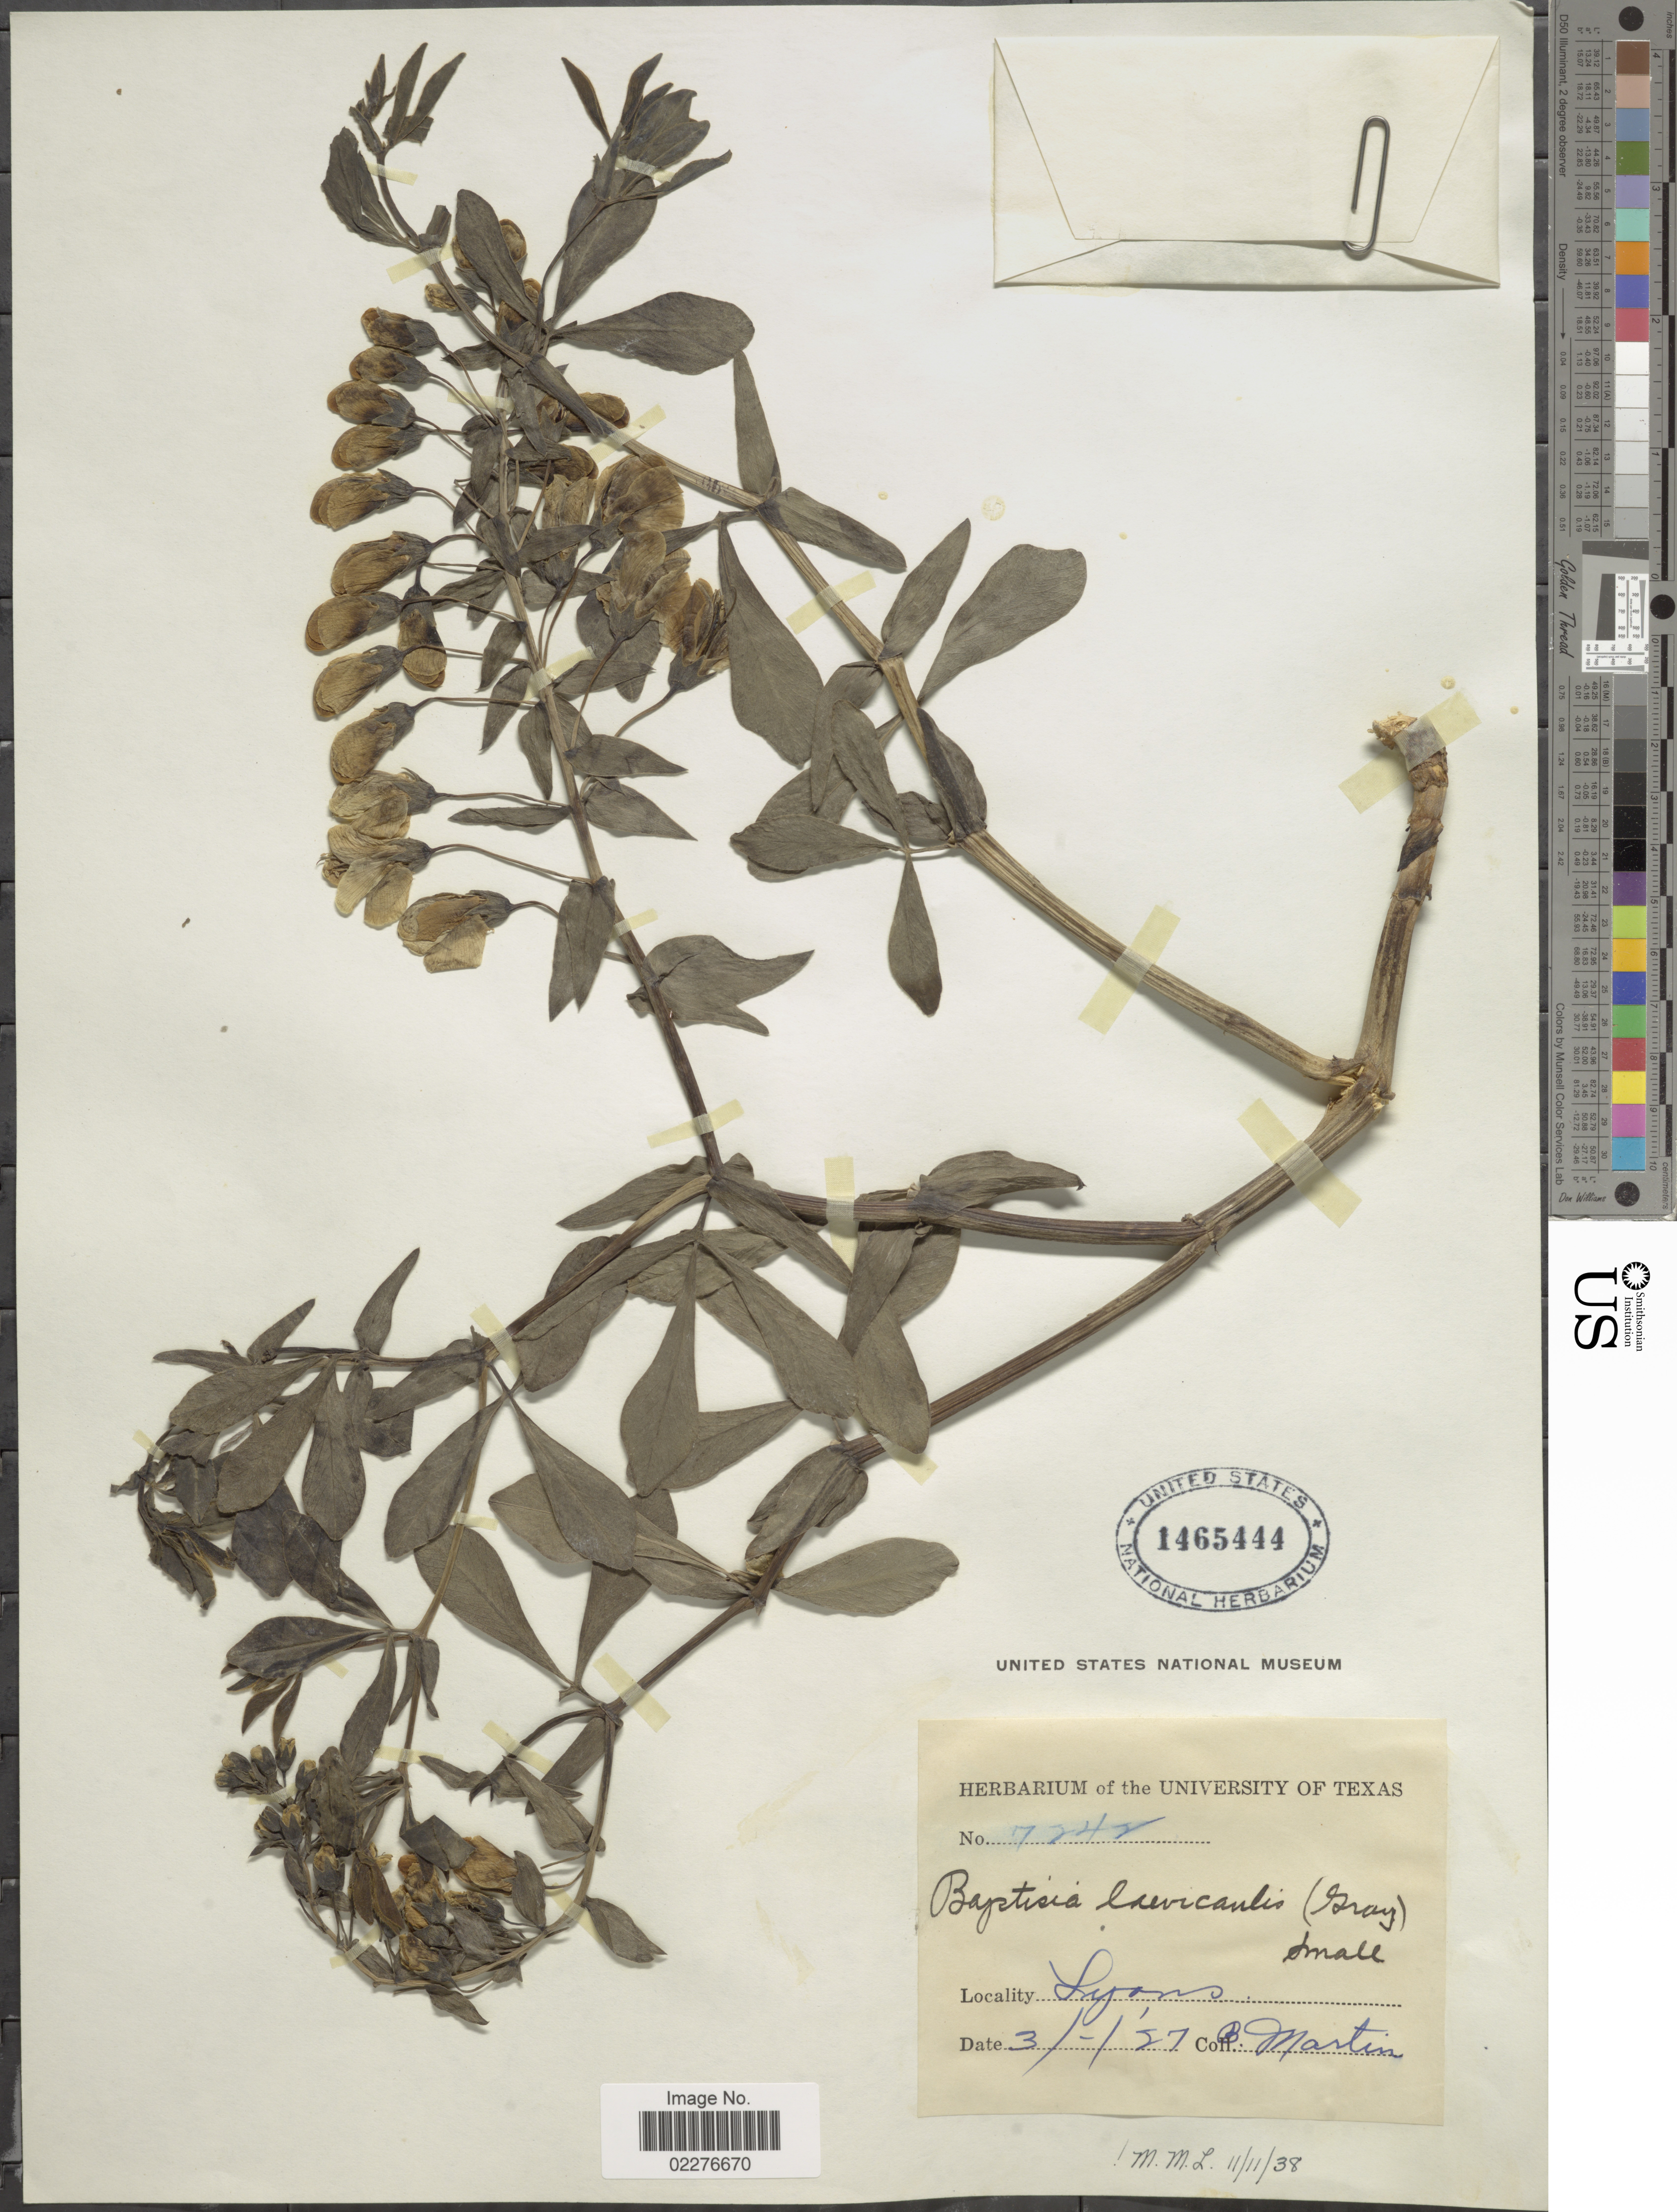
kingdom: Plantae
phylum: Tracheophyta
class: Magnoliopsida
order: Fabales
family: Fabaceae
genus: Baptisia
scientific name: Baptisia laevicaulis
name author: (Canby) Small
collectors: B. Martin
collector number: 7242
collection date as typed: Transcribed d/m/y: 3/1/27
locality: Lyons [interpreted]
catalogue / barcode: US 1465444